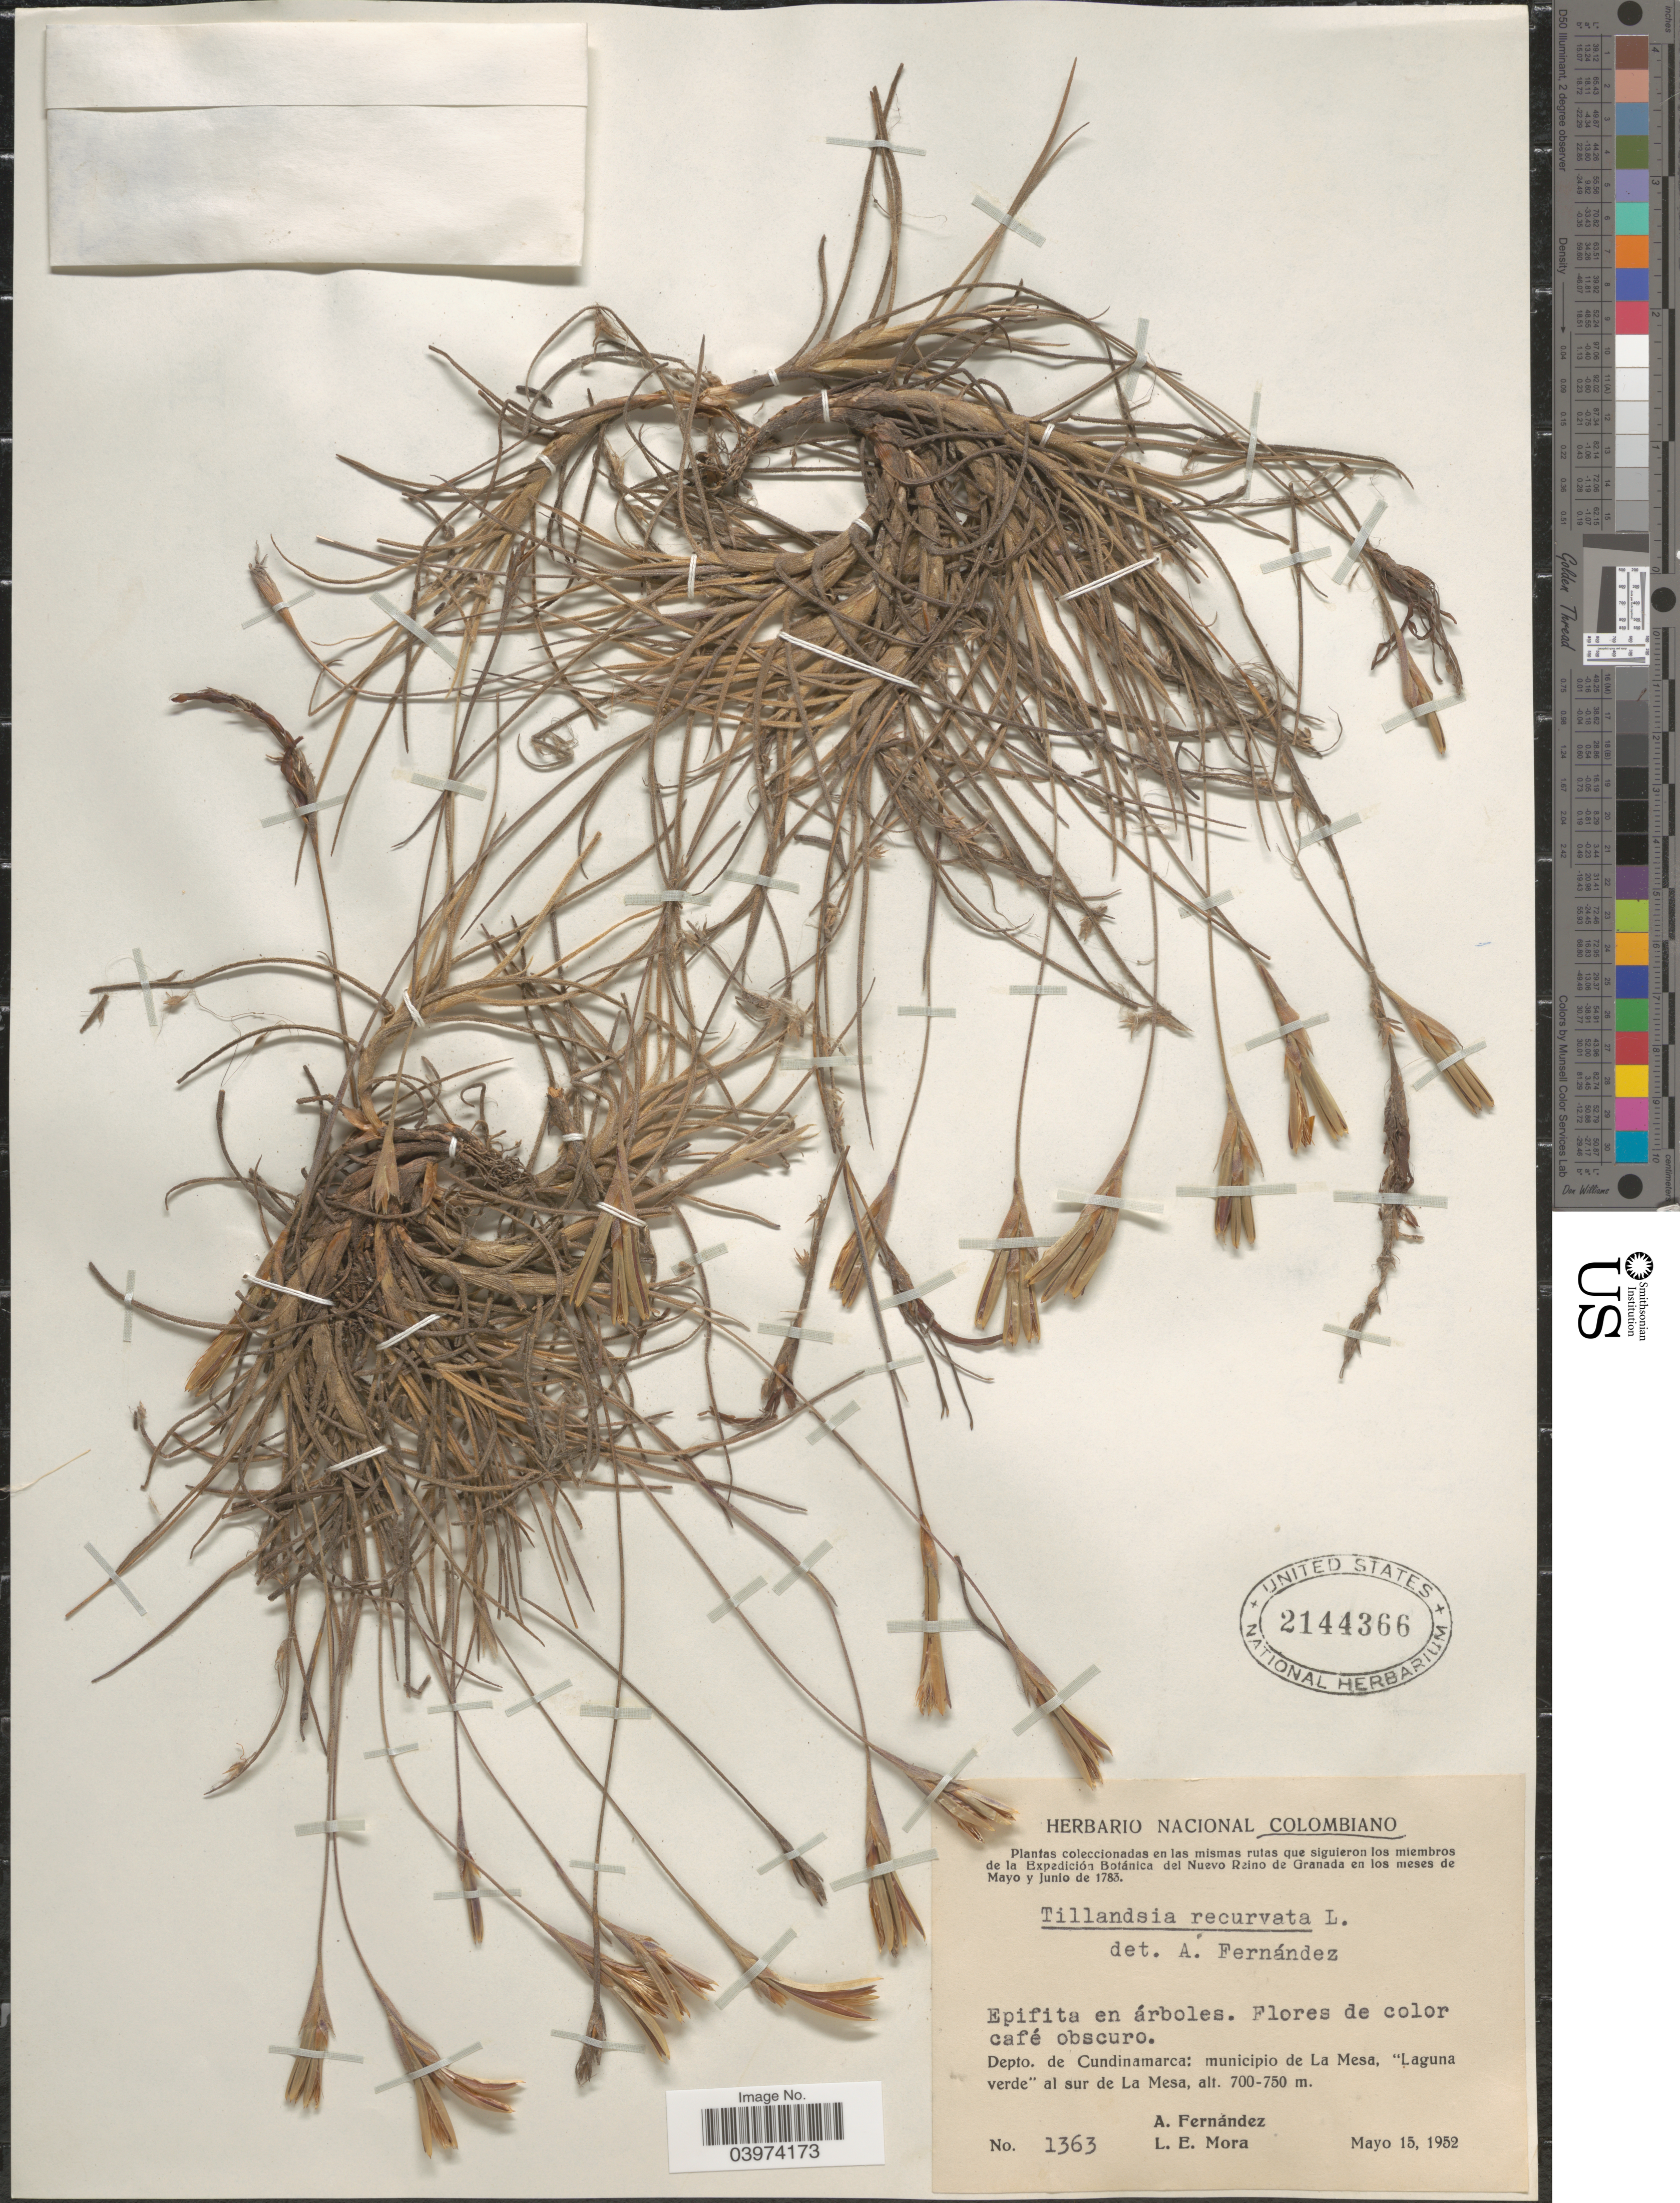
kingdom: Plantae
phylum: Tracheophyta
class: Liliopsida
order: Poales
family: Bromeliaceae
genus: Tillandsia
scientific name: Tillandsia recurvata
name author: L.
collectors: A. Fernández & L. Mora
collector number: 1363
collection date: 1952-05-15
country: Colombia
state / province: Cundinamarca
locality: En las mismas rutas que siguieron los miembros de la Expedición Botánica del Nuevo Reino de Granada en los meses de Mayo y Junio de 1783. Depto. de Cundinamarca: municipio de La Mesa, "Laguna verde" al sur de La Mesa.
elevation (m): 700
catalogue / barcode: US 2144366